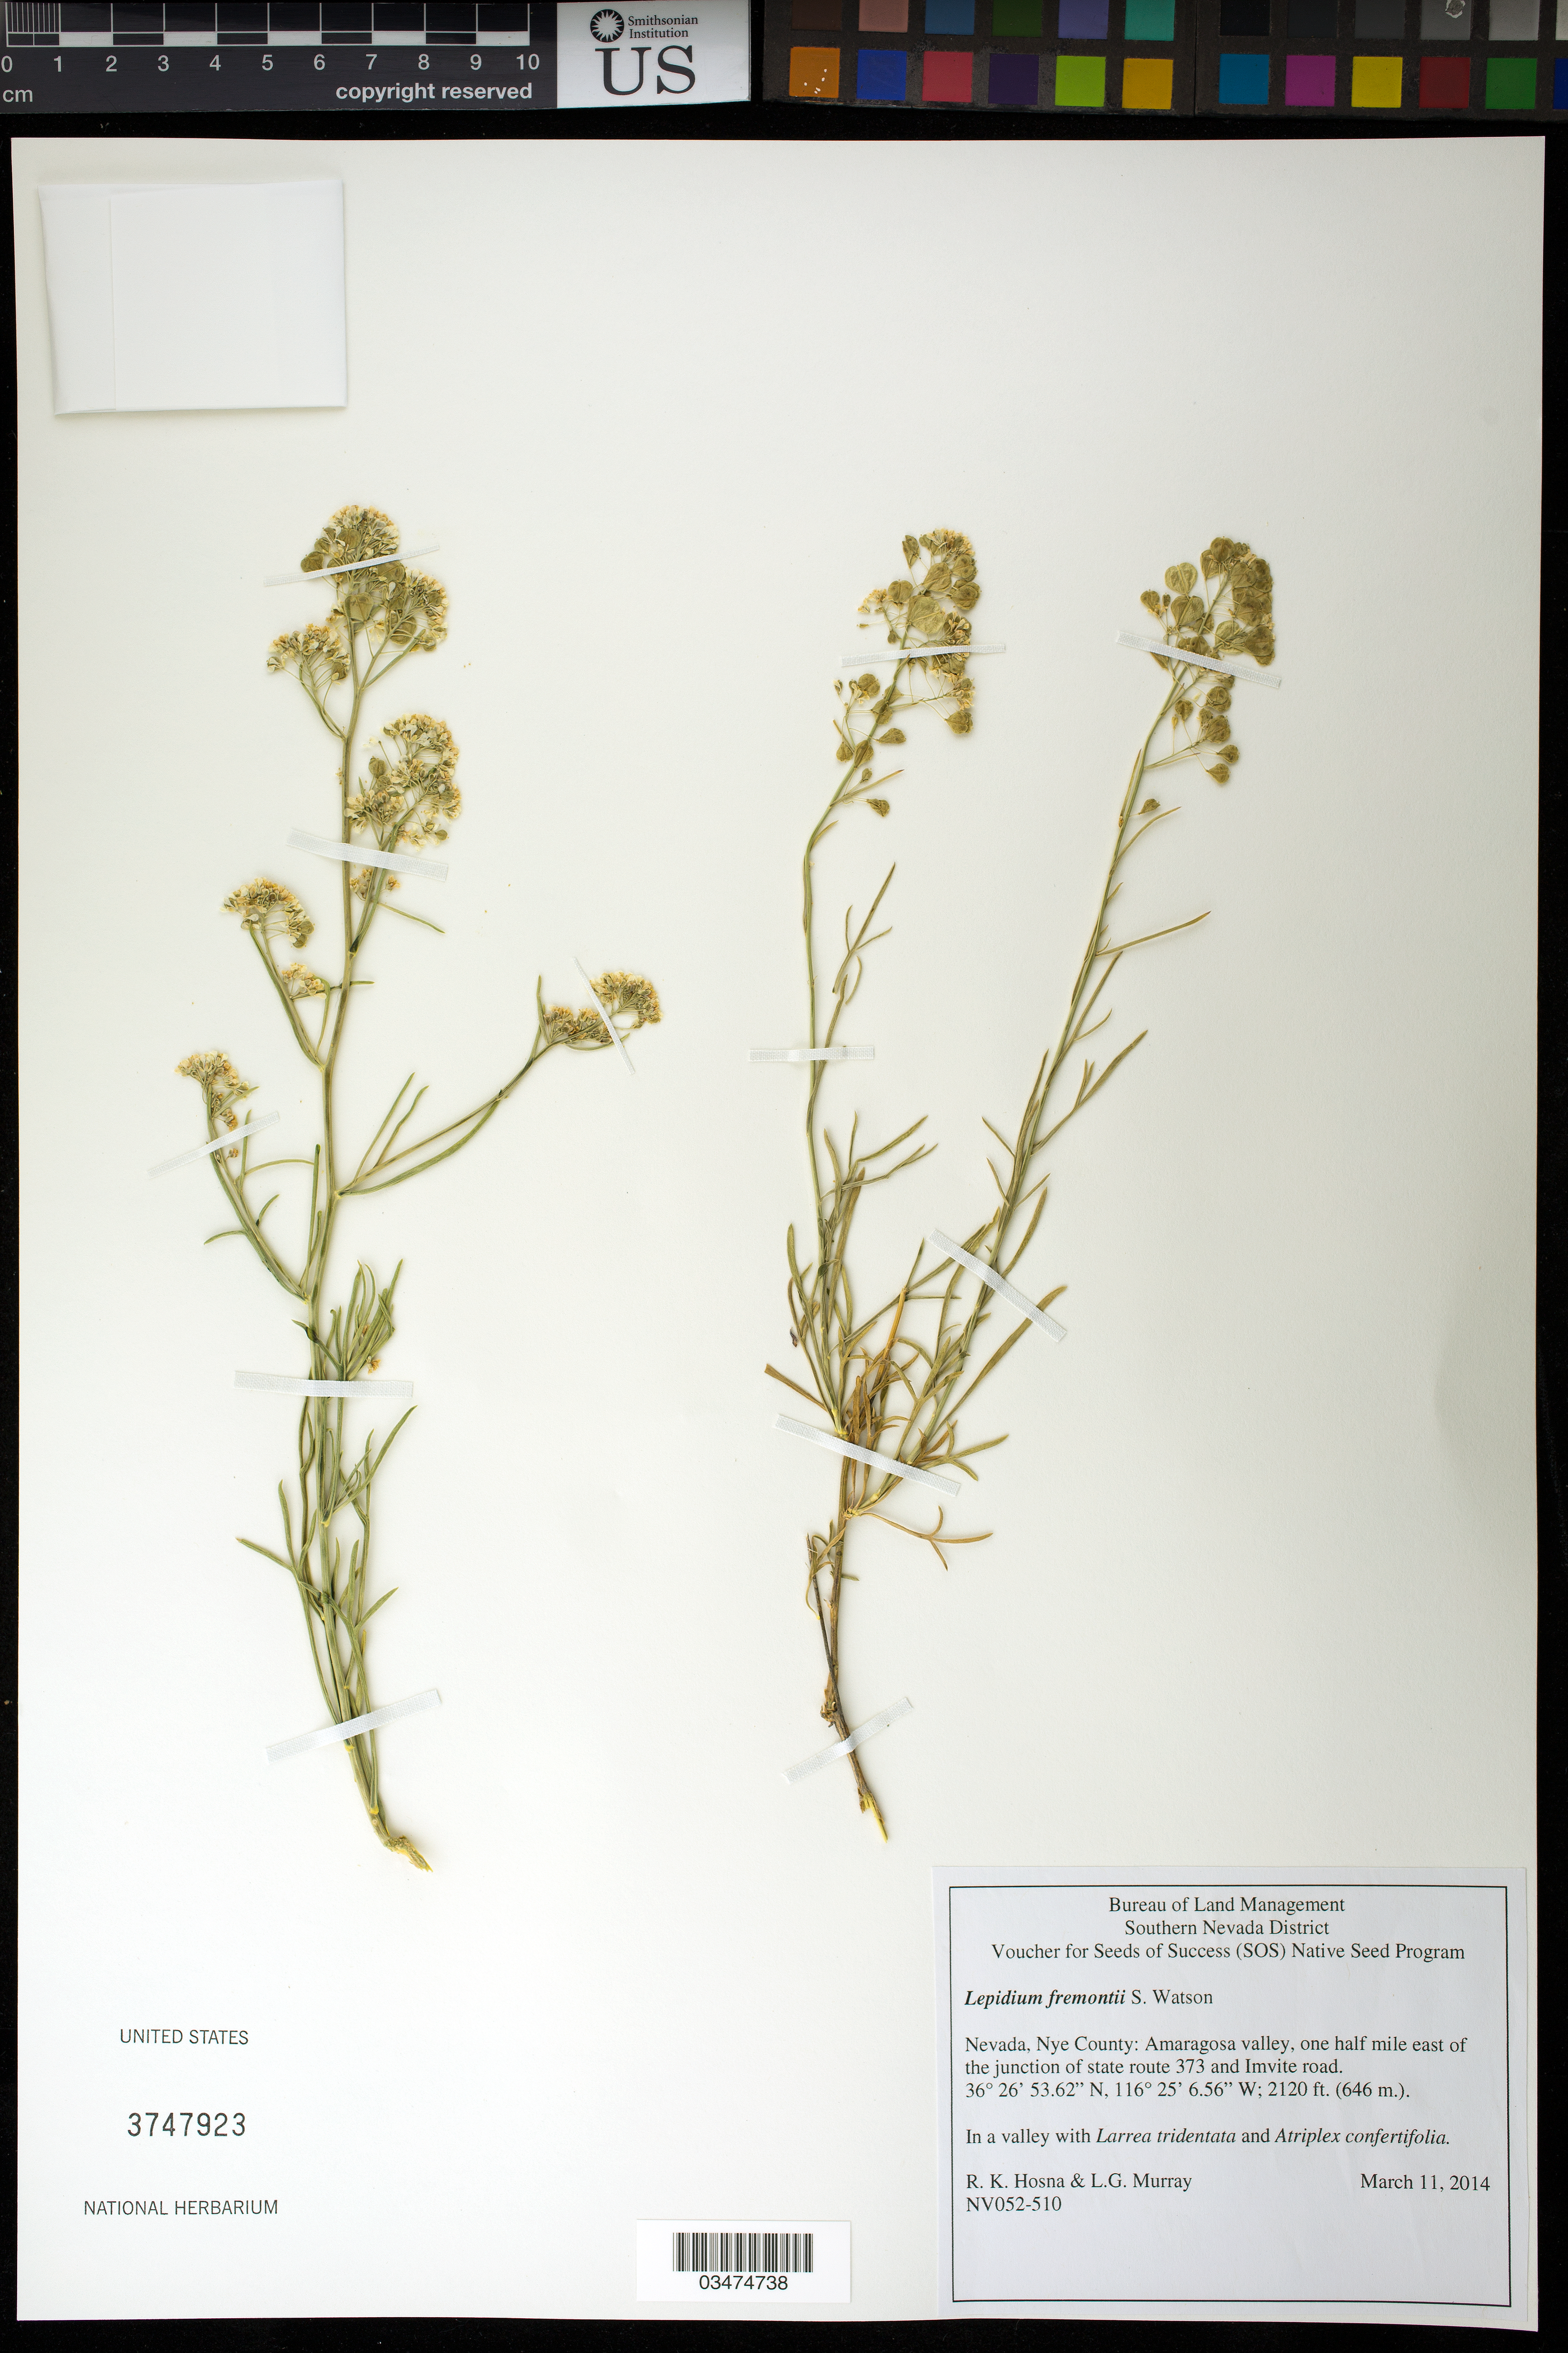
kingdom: Plantae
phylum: Tracheophyta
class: Magnoliopsida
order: Brassicales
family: Brassicaceae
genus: Lepidium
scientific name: Lepidium fremontii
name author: S. Watson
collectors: R. Hosna & L. Murray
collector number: NV052-510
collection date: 2014-03-11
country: United States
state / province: Nevada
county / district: Clark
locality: Amaragosa valley, one half E of the jct of state route 373 and Imvite rd.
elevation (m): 646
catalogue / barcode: US 3747923